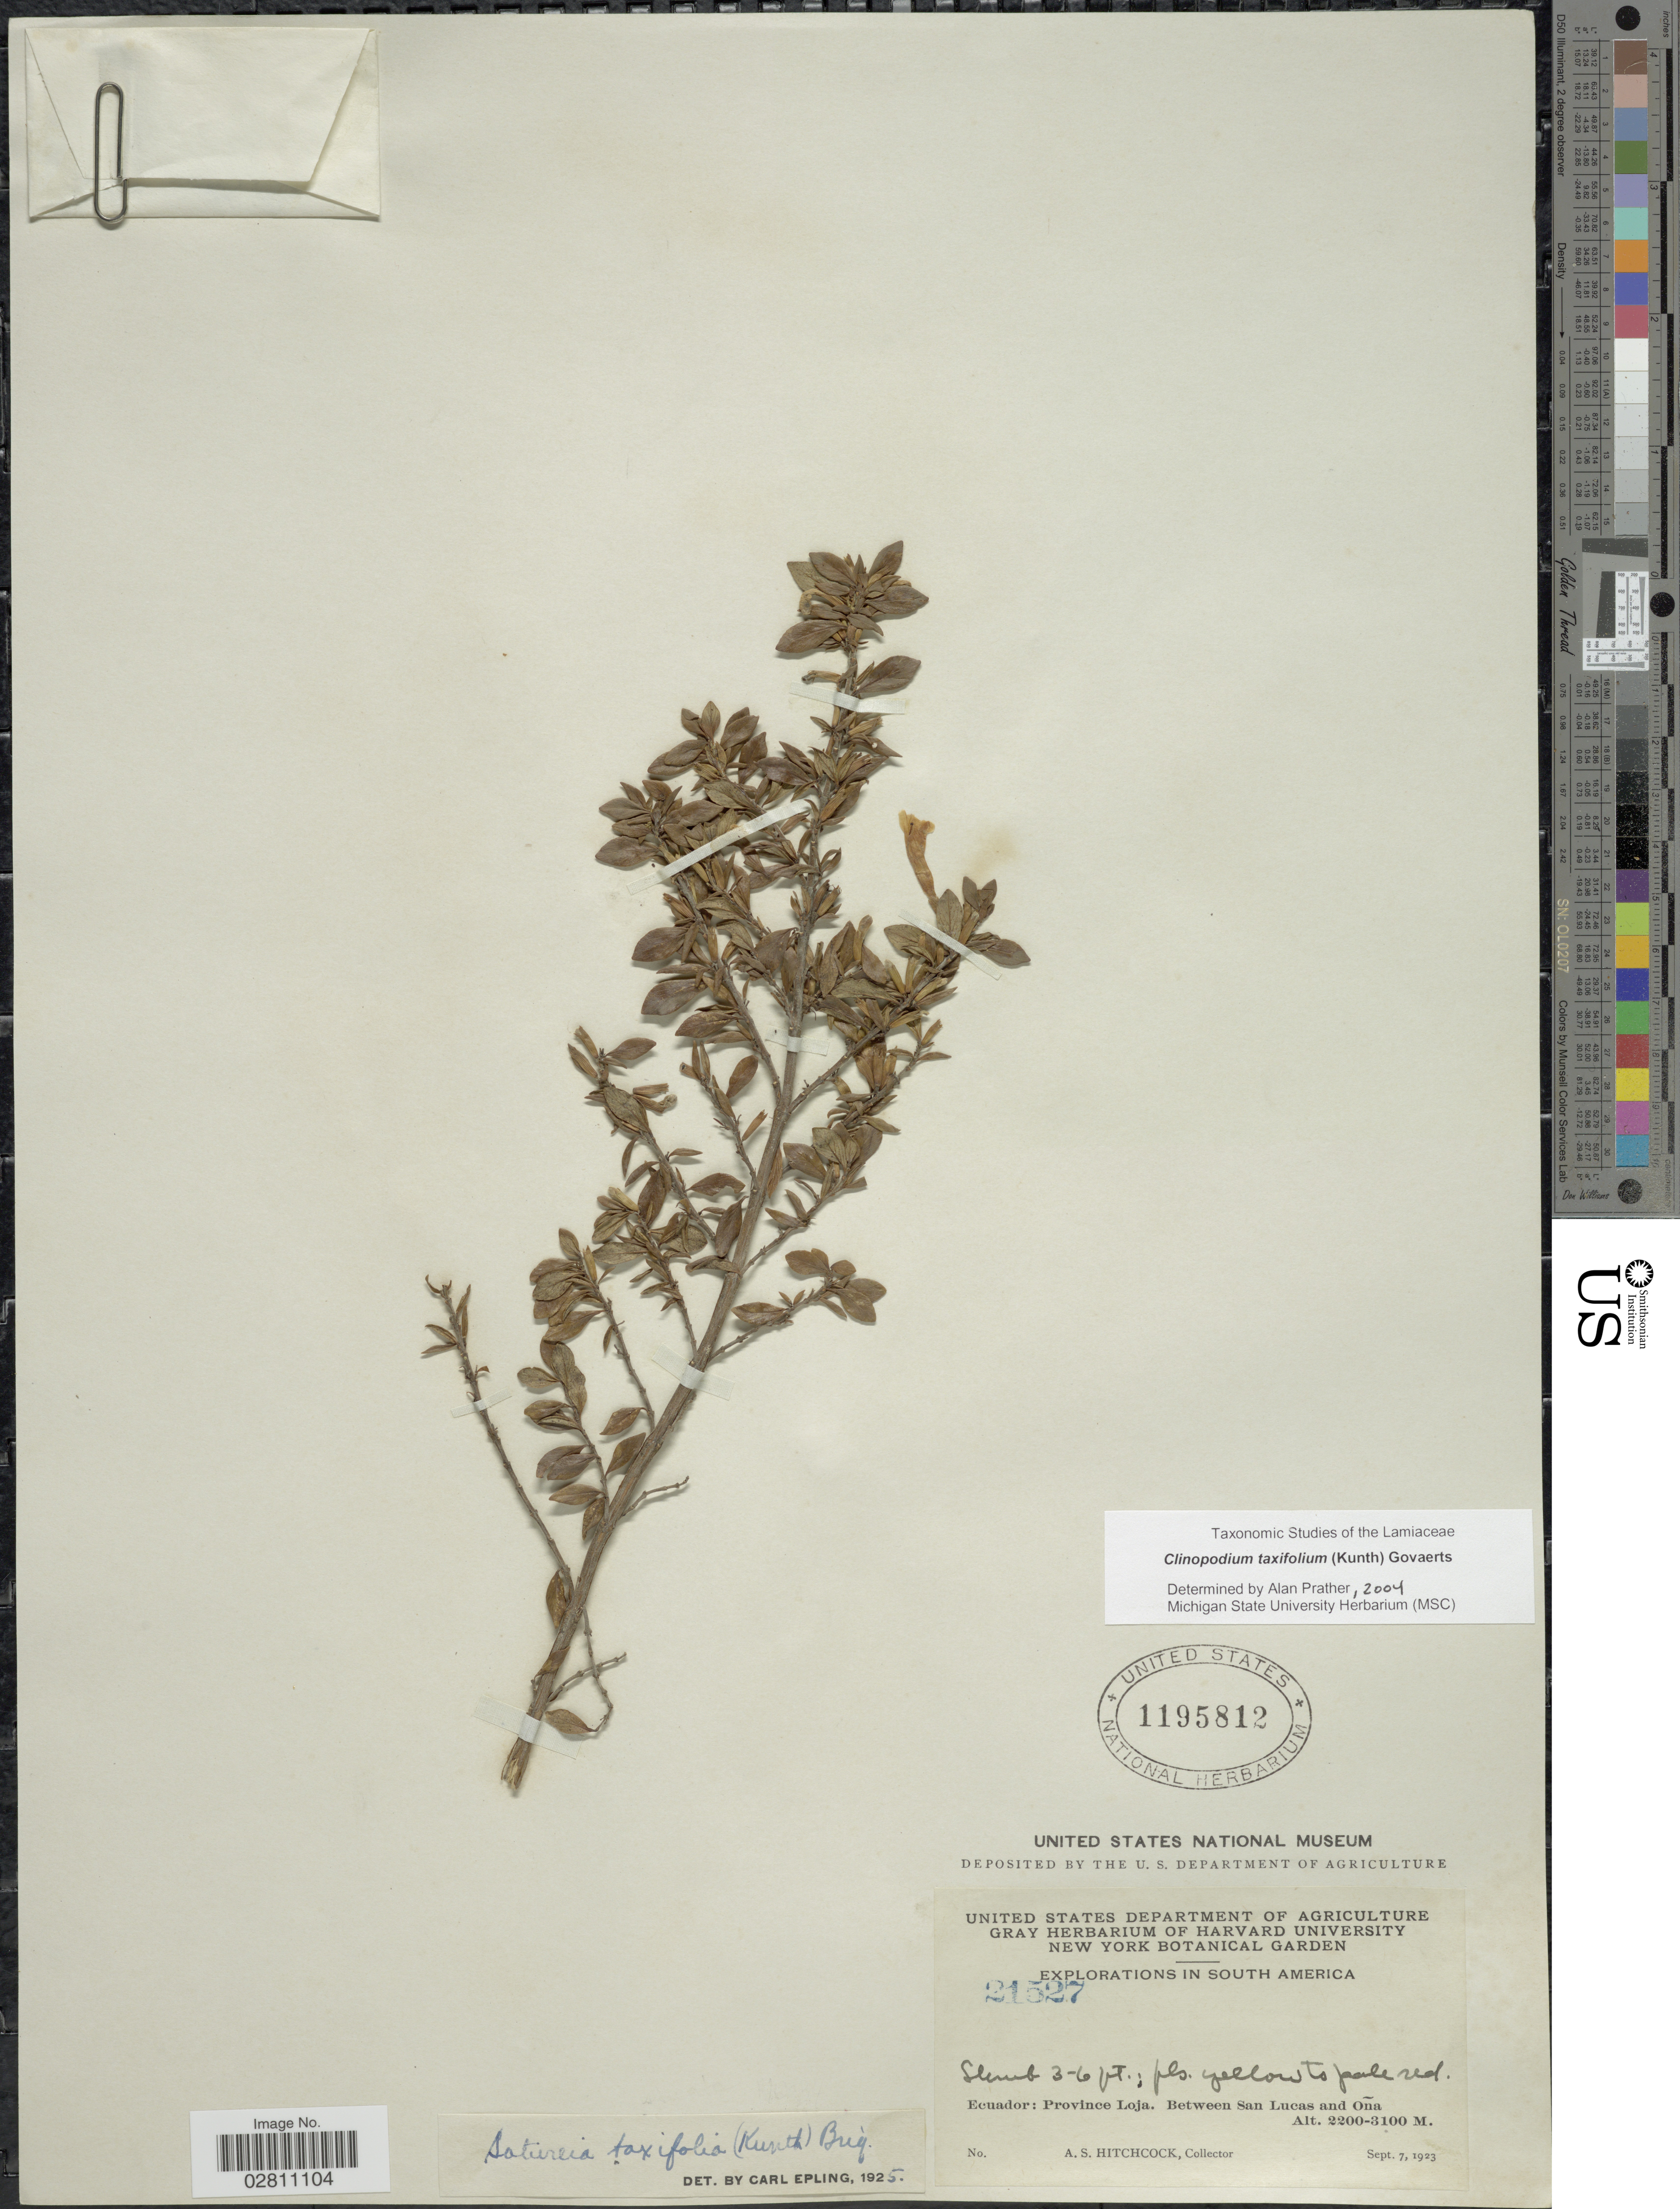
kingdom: Plantae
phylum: Tracheophyta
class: Magnoliopsida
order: Lamiales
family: Lamiaceae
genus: Clinopodium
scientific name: Clinopodium taxifolium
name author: (Kunth) Govaerts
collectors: A. S. Hitchcock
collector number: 21527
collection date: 1923-09-07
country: Ecuador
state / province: Loja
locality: Ecuador: Province Loja, Between San Lucas and Oña.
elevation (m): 2200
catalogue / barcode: US 1195812